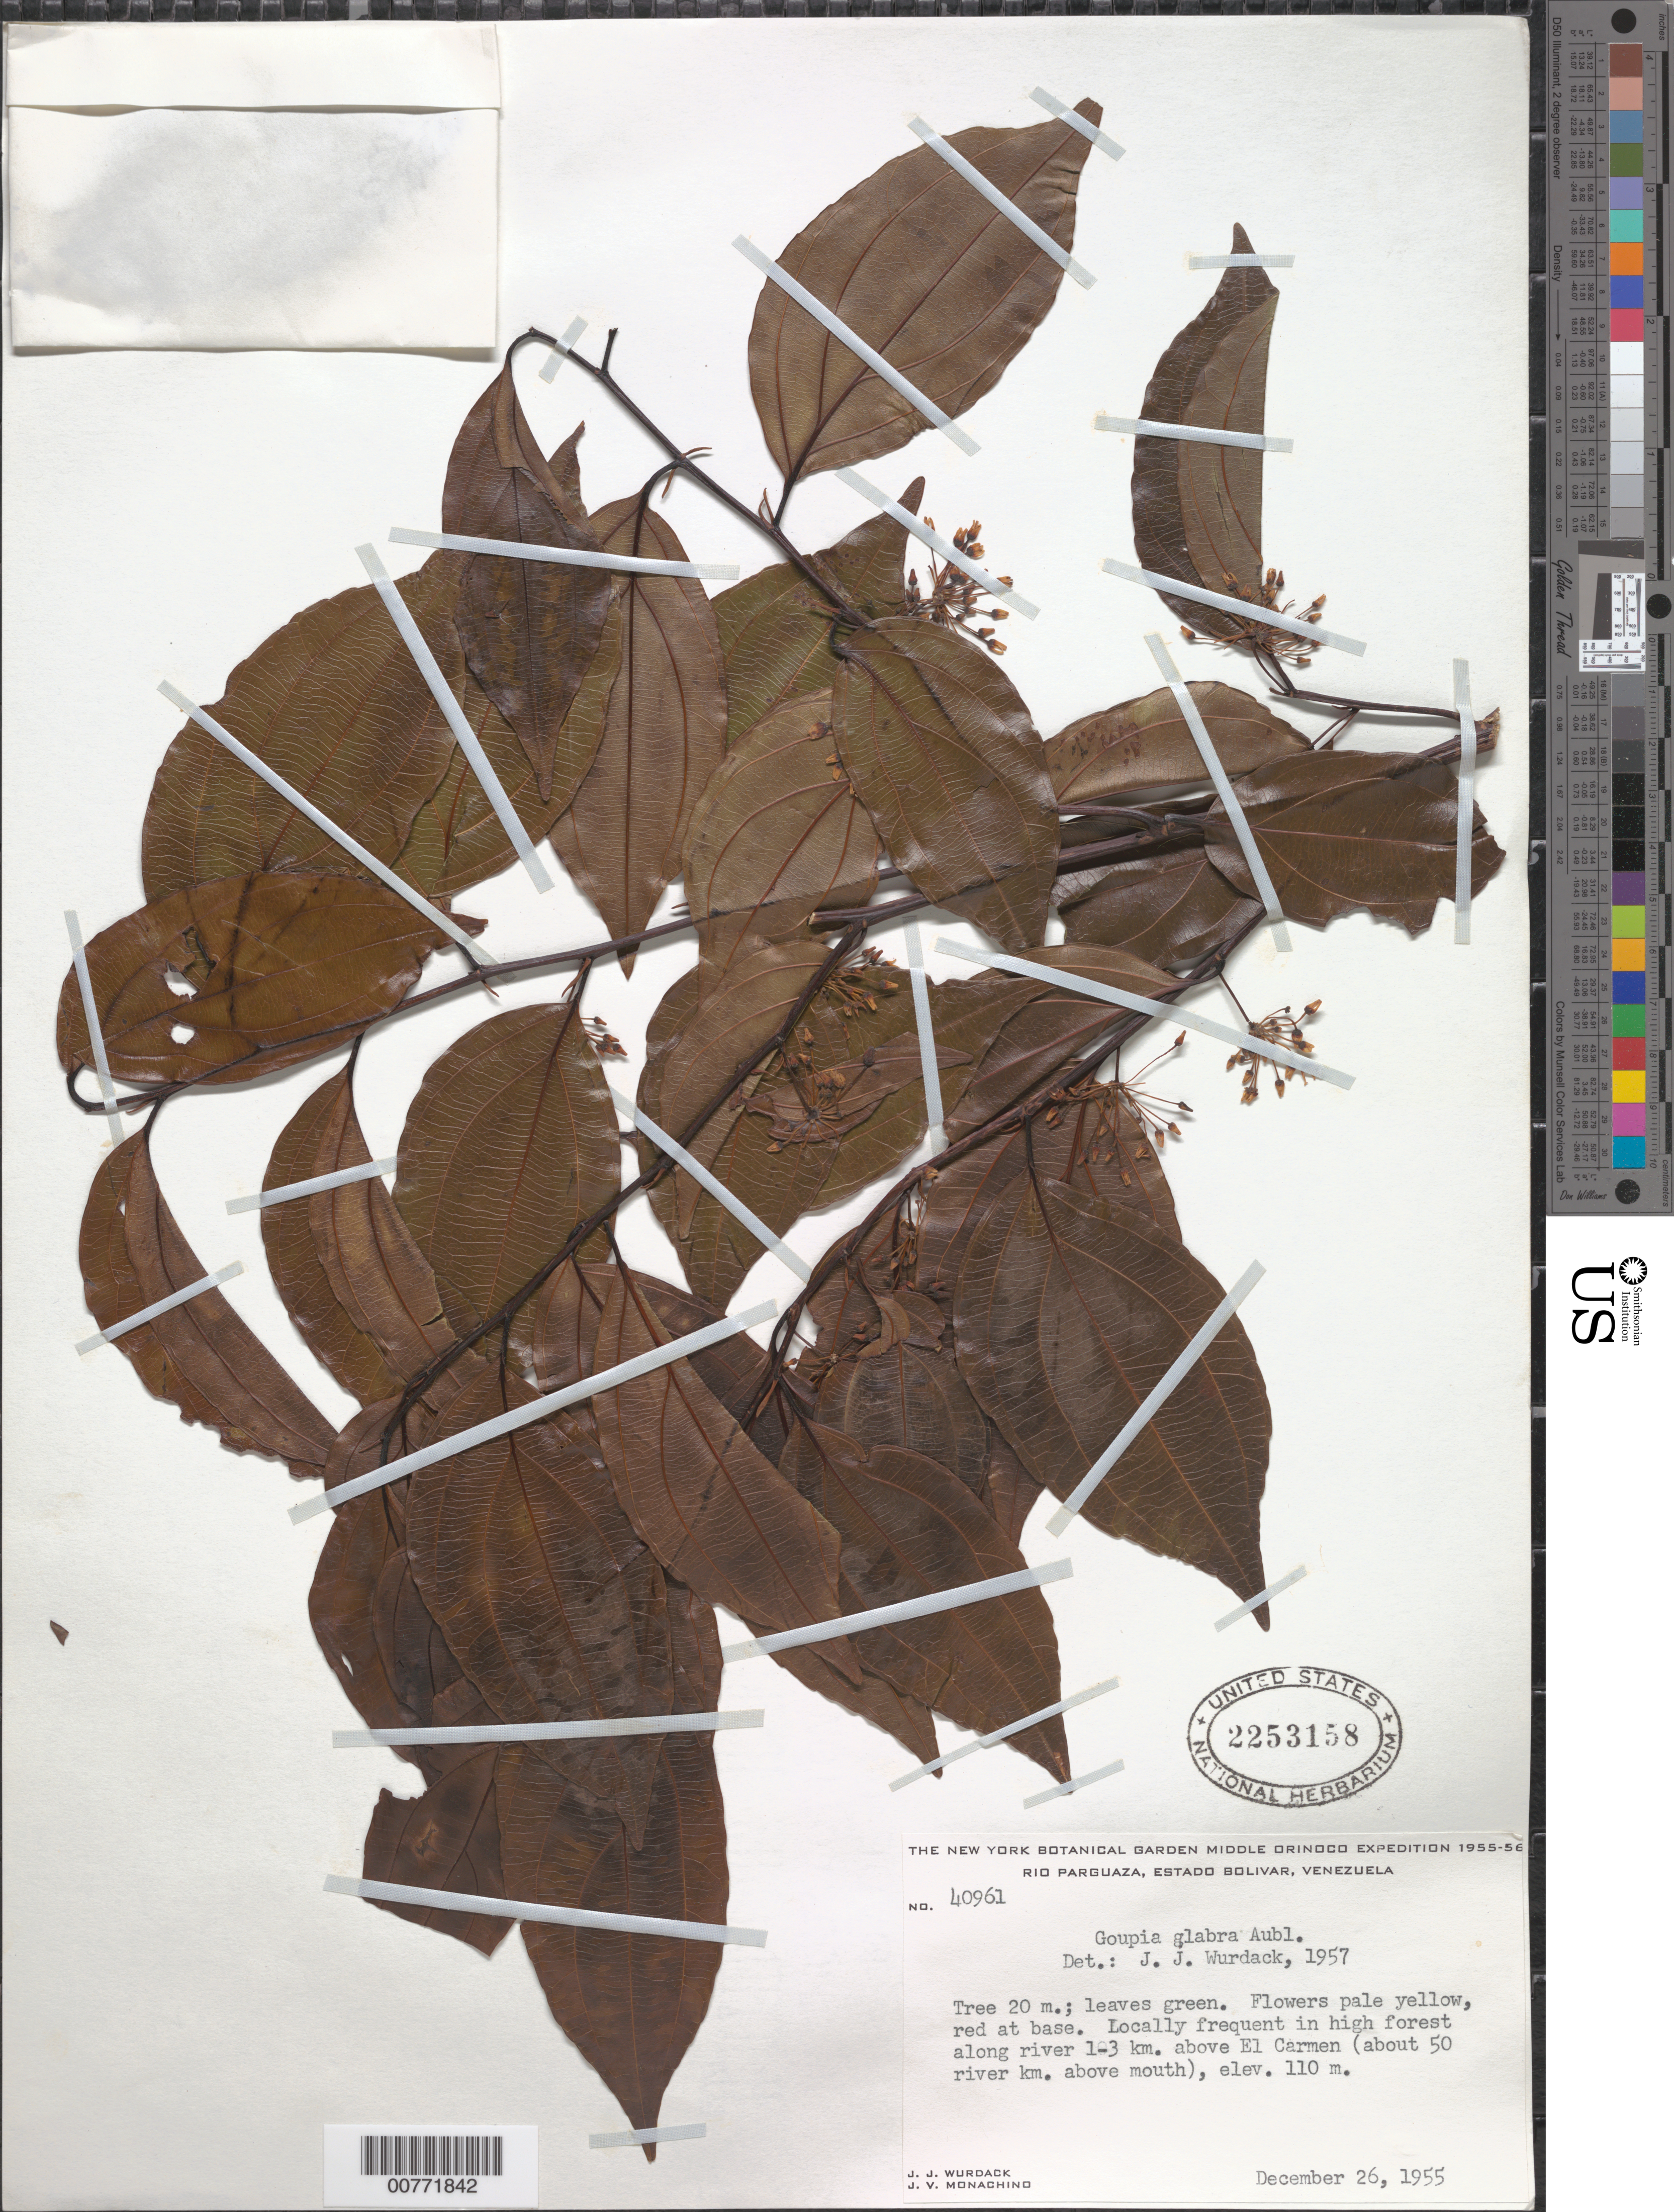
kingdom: Plantae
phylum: Tracheophyta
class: Magnoliopsida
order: Malpighiales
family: Goupiaceae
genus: Goupia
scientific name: Goupia glabra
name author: Aubl.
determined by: Wurdack, John J., (US), US (UNITED STATES)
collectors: J. J. Wurdack & J. V. Monachino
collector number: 40961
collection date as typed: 26-Dec-55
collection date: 1955-12-26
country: Venezuela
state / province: Bolívar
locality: Río Parguaza, 1-3 km above El Carmen (about 50 km above river mouth)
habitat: High forest along river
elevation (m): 110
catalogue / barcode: US 2253158